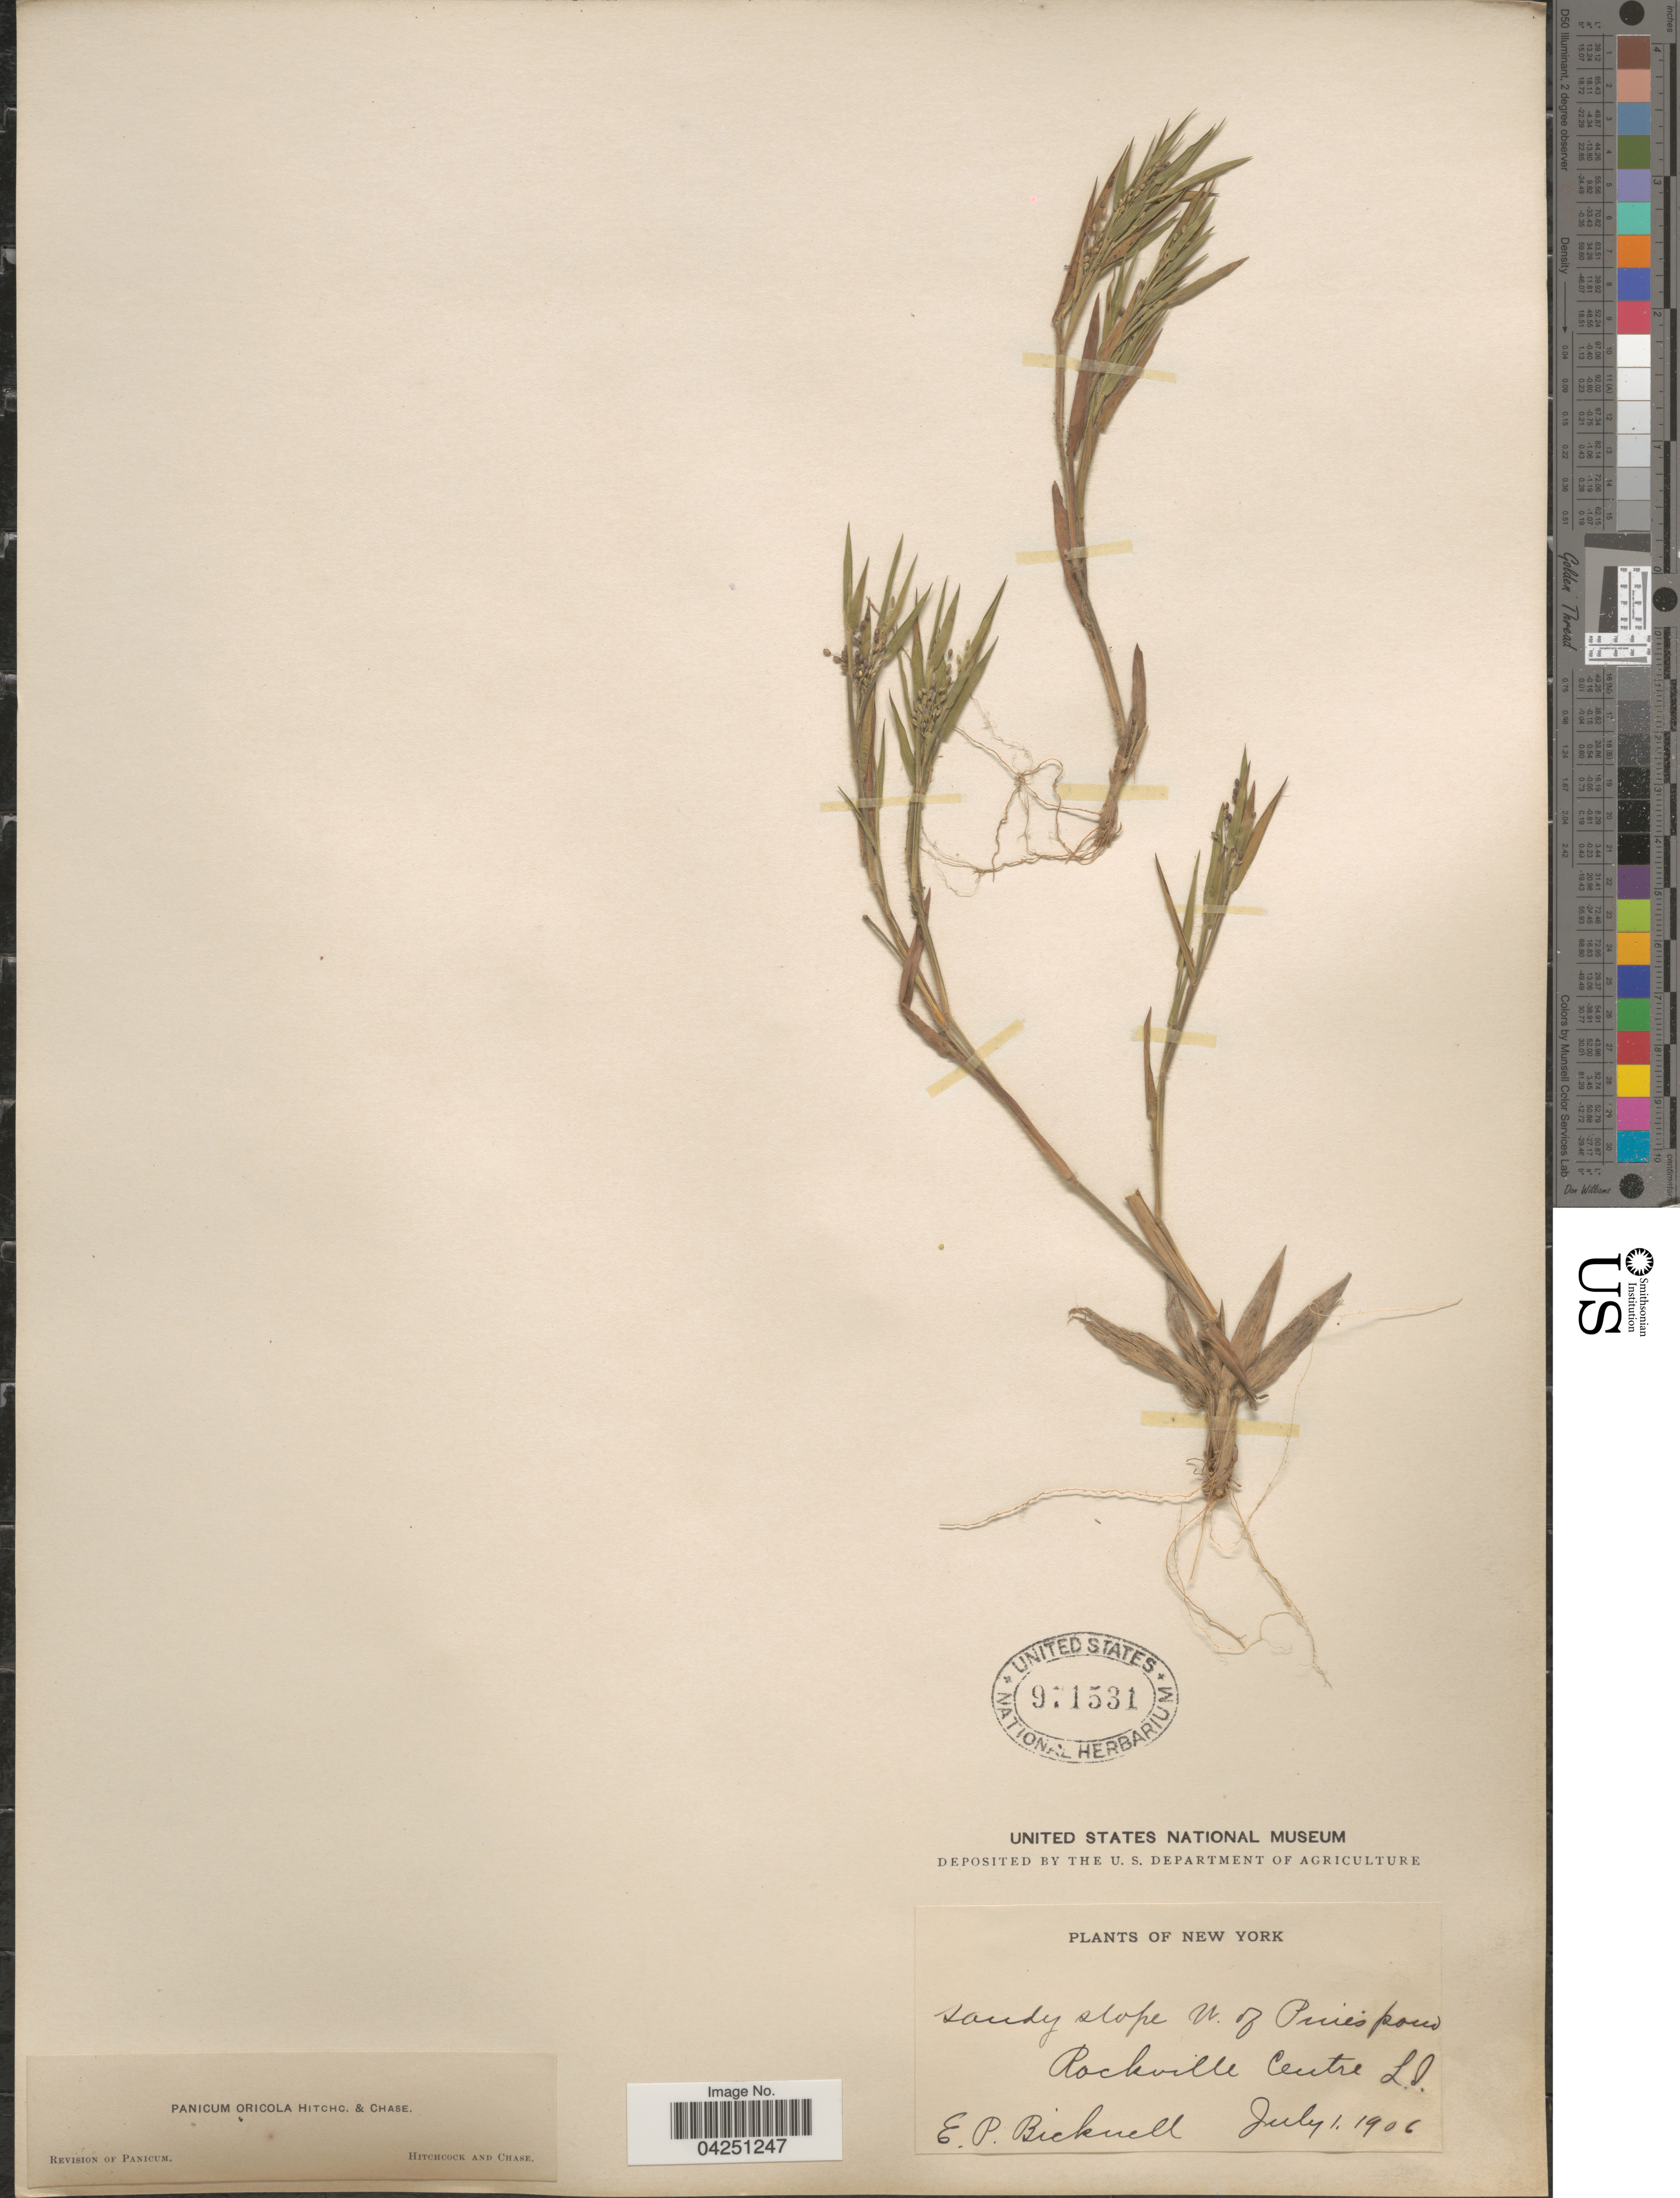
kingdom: Plantae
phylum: Tracheophyta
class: Liliopsida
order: Poales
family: Poaceae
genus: Dichanthelium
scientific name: Dichanthelium acuminatum var. acuminatum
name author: (Sw.) Gould & C.A. Clark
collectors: E. P. Bicknell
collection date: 1906-07-01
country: United States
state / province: New York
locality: Rockville Centre. L.I.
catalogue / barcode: US 971531